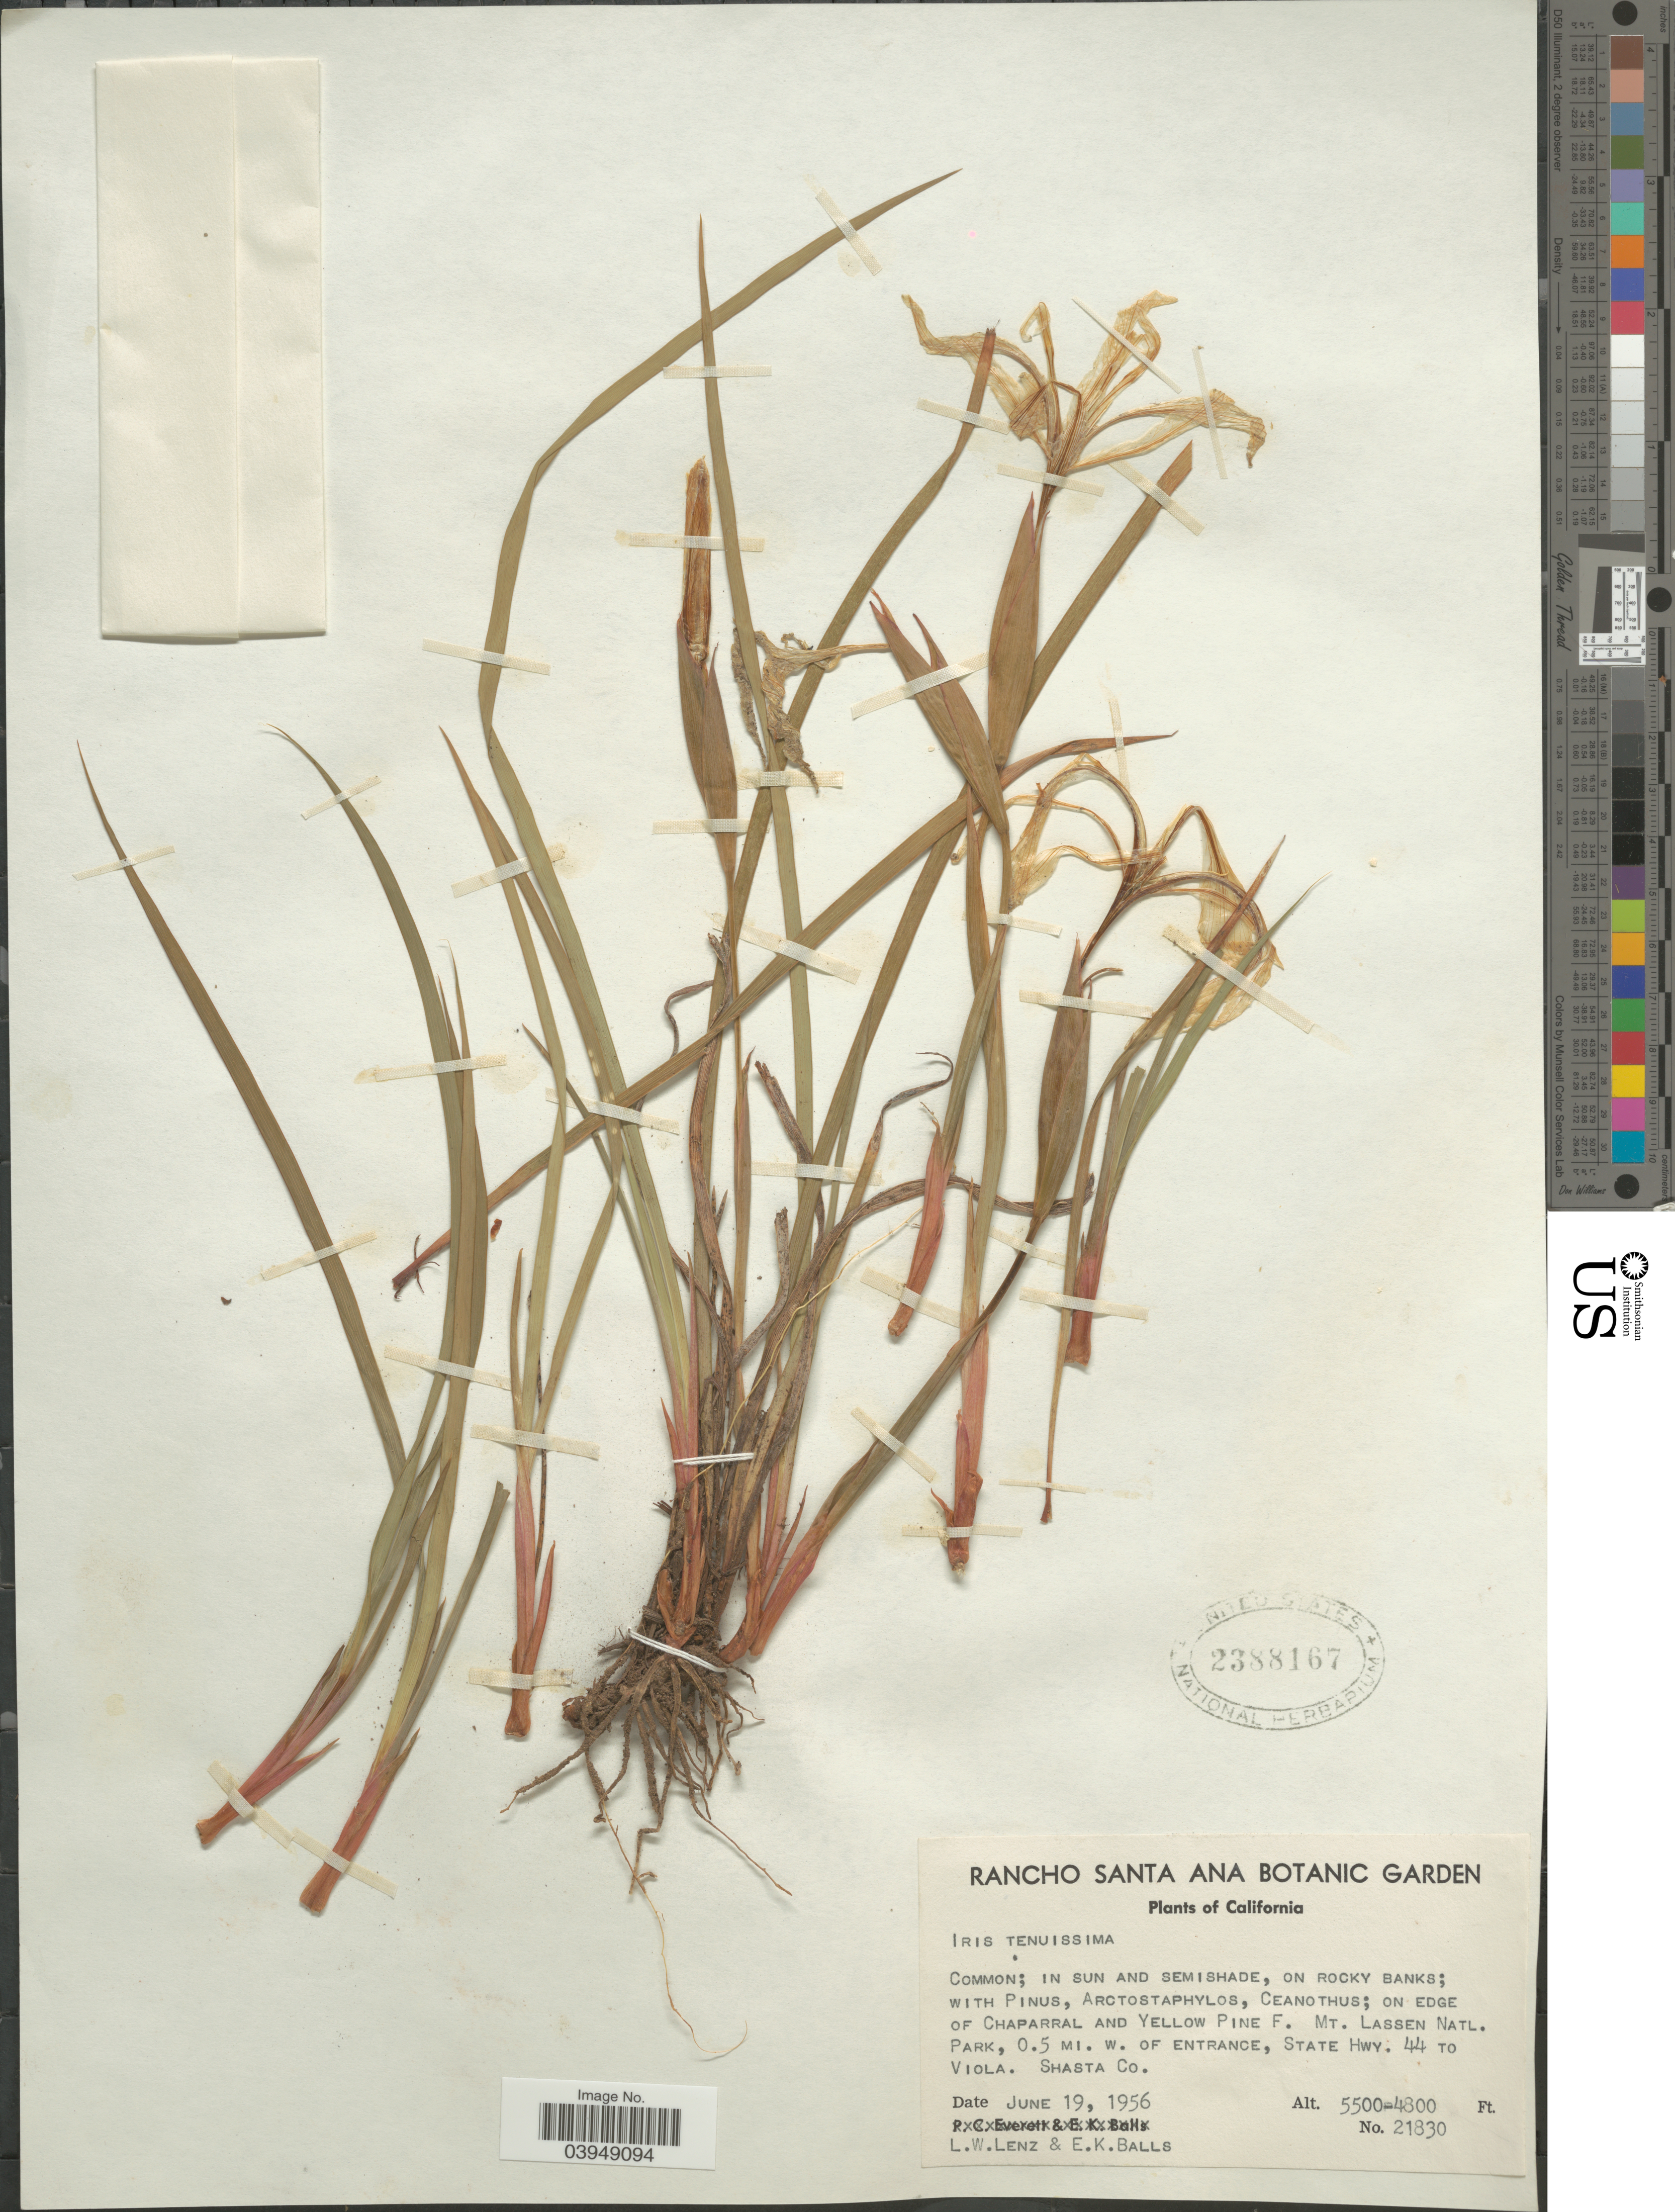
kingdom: Plantae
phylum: Tracheophyta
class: Liliopsida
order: Asparagales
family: Iridaceae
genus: Iris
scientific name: Iris tenuissima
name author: Dykes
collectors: L. Lenz & E. K. Balls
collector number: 21830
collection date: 1956-06-19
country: United States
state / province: California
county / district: Shasta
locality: On edge of Chaparral and Yellow Pine F. Mt. Lassen Natl. Park, 0.5 mi. w. of entrance, State Hwy. 44 to Viola. Shasta Co.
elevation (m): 1463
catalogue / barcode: US 2388167